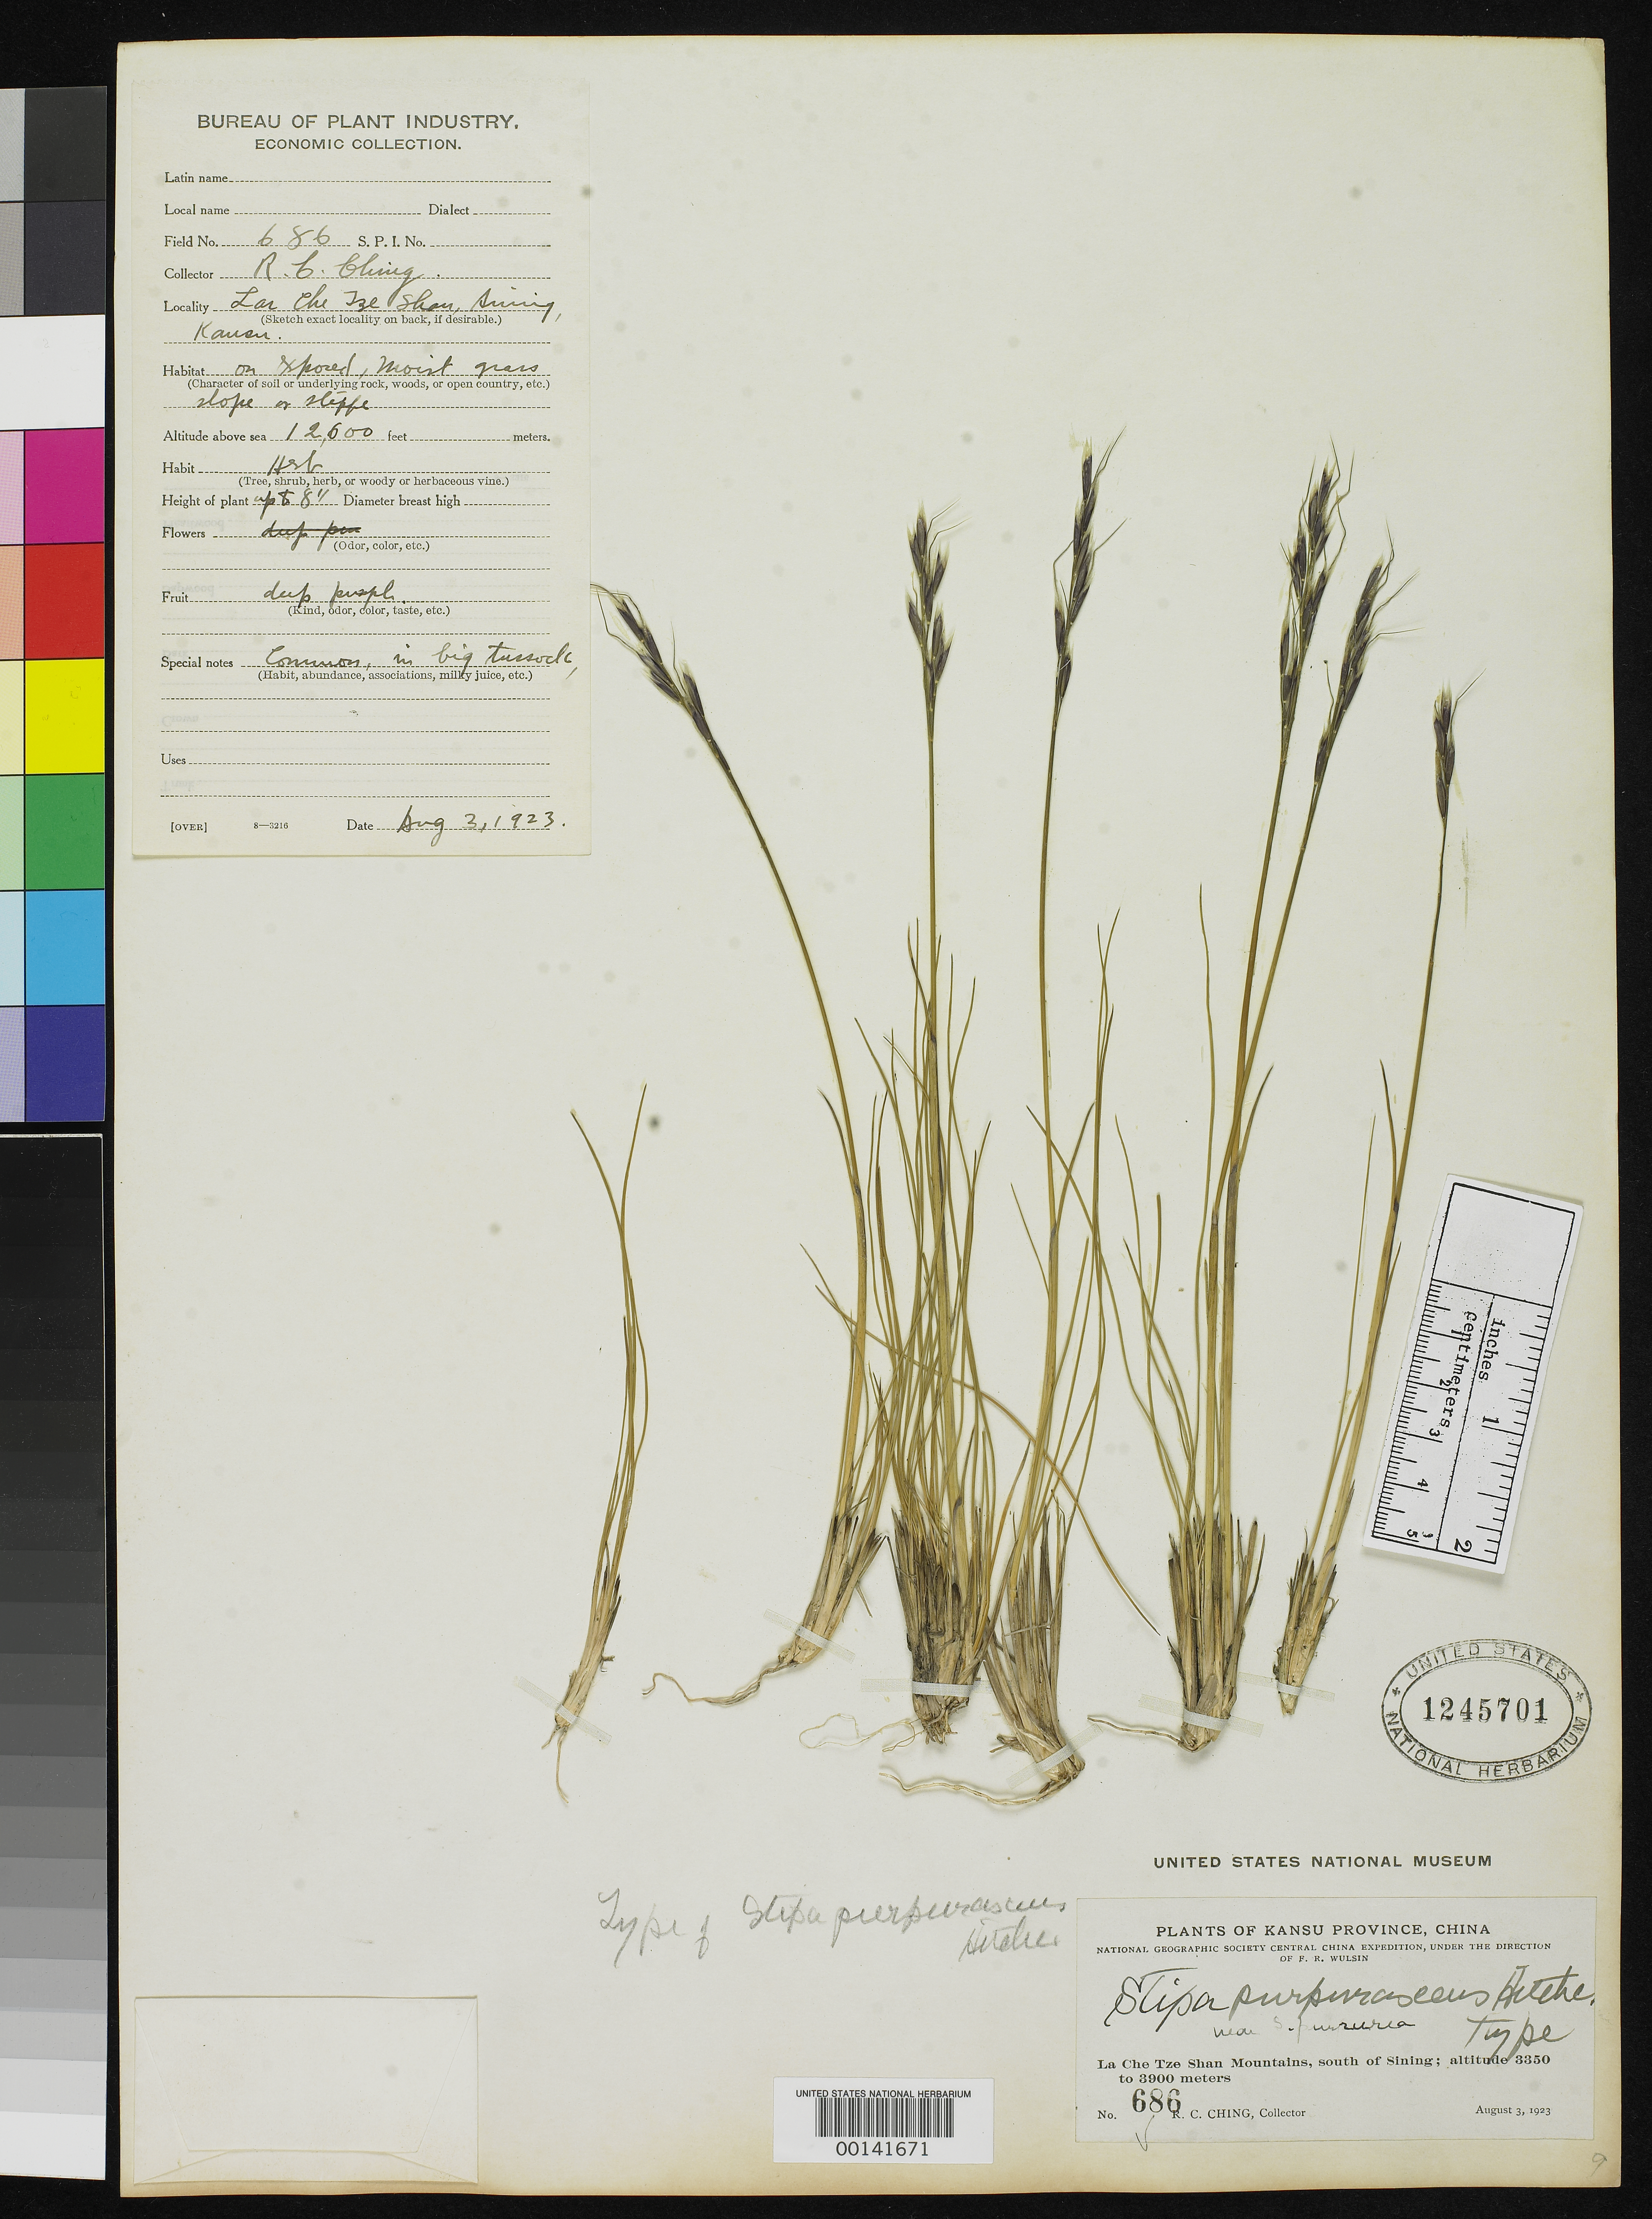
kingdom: Plantae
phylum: Tracheophyta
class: Liliopsida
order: Poales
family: Poaceae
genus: Stipa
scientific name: Stipa purpurascens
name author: Hitchc.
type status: Holotype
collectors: R. C. Ching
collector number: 686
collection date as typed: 03 Aug 1923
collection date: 1923-08-03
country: China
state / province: Gansu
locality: La Che Tze Shan Mts., S of Sining.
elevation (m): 3350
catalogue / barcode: US 1245701